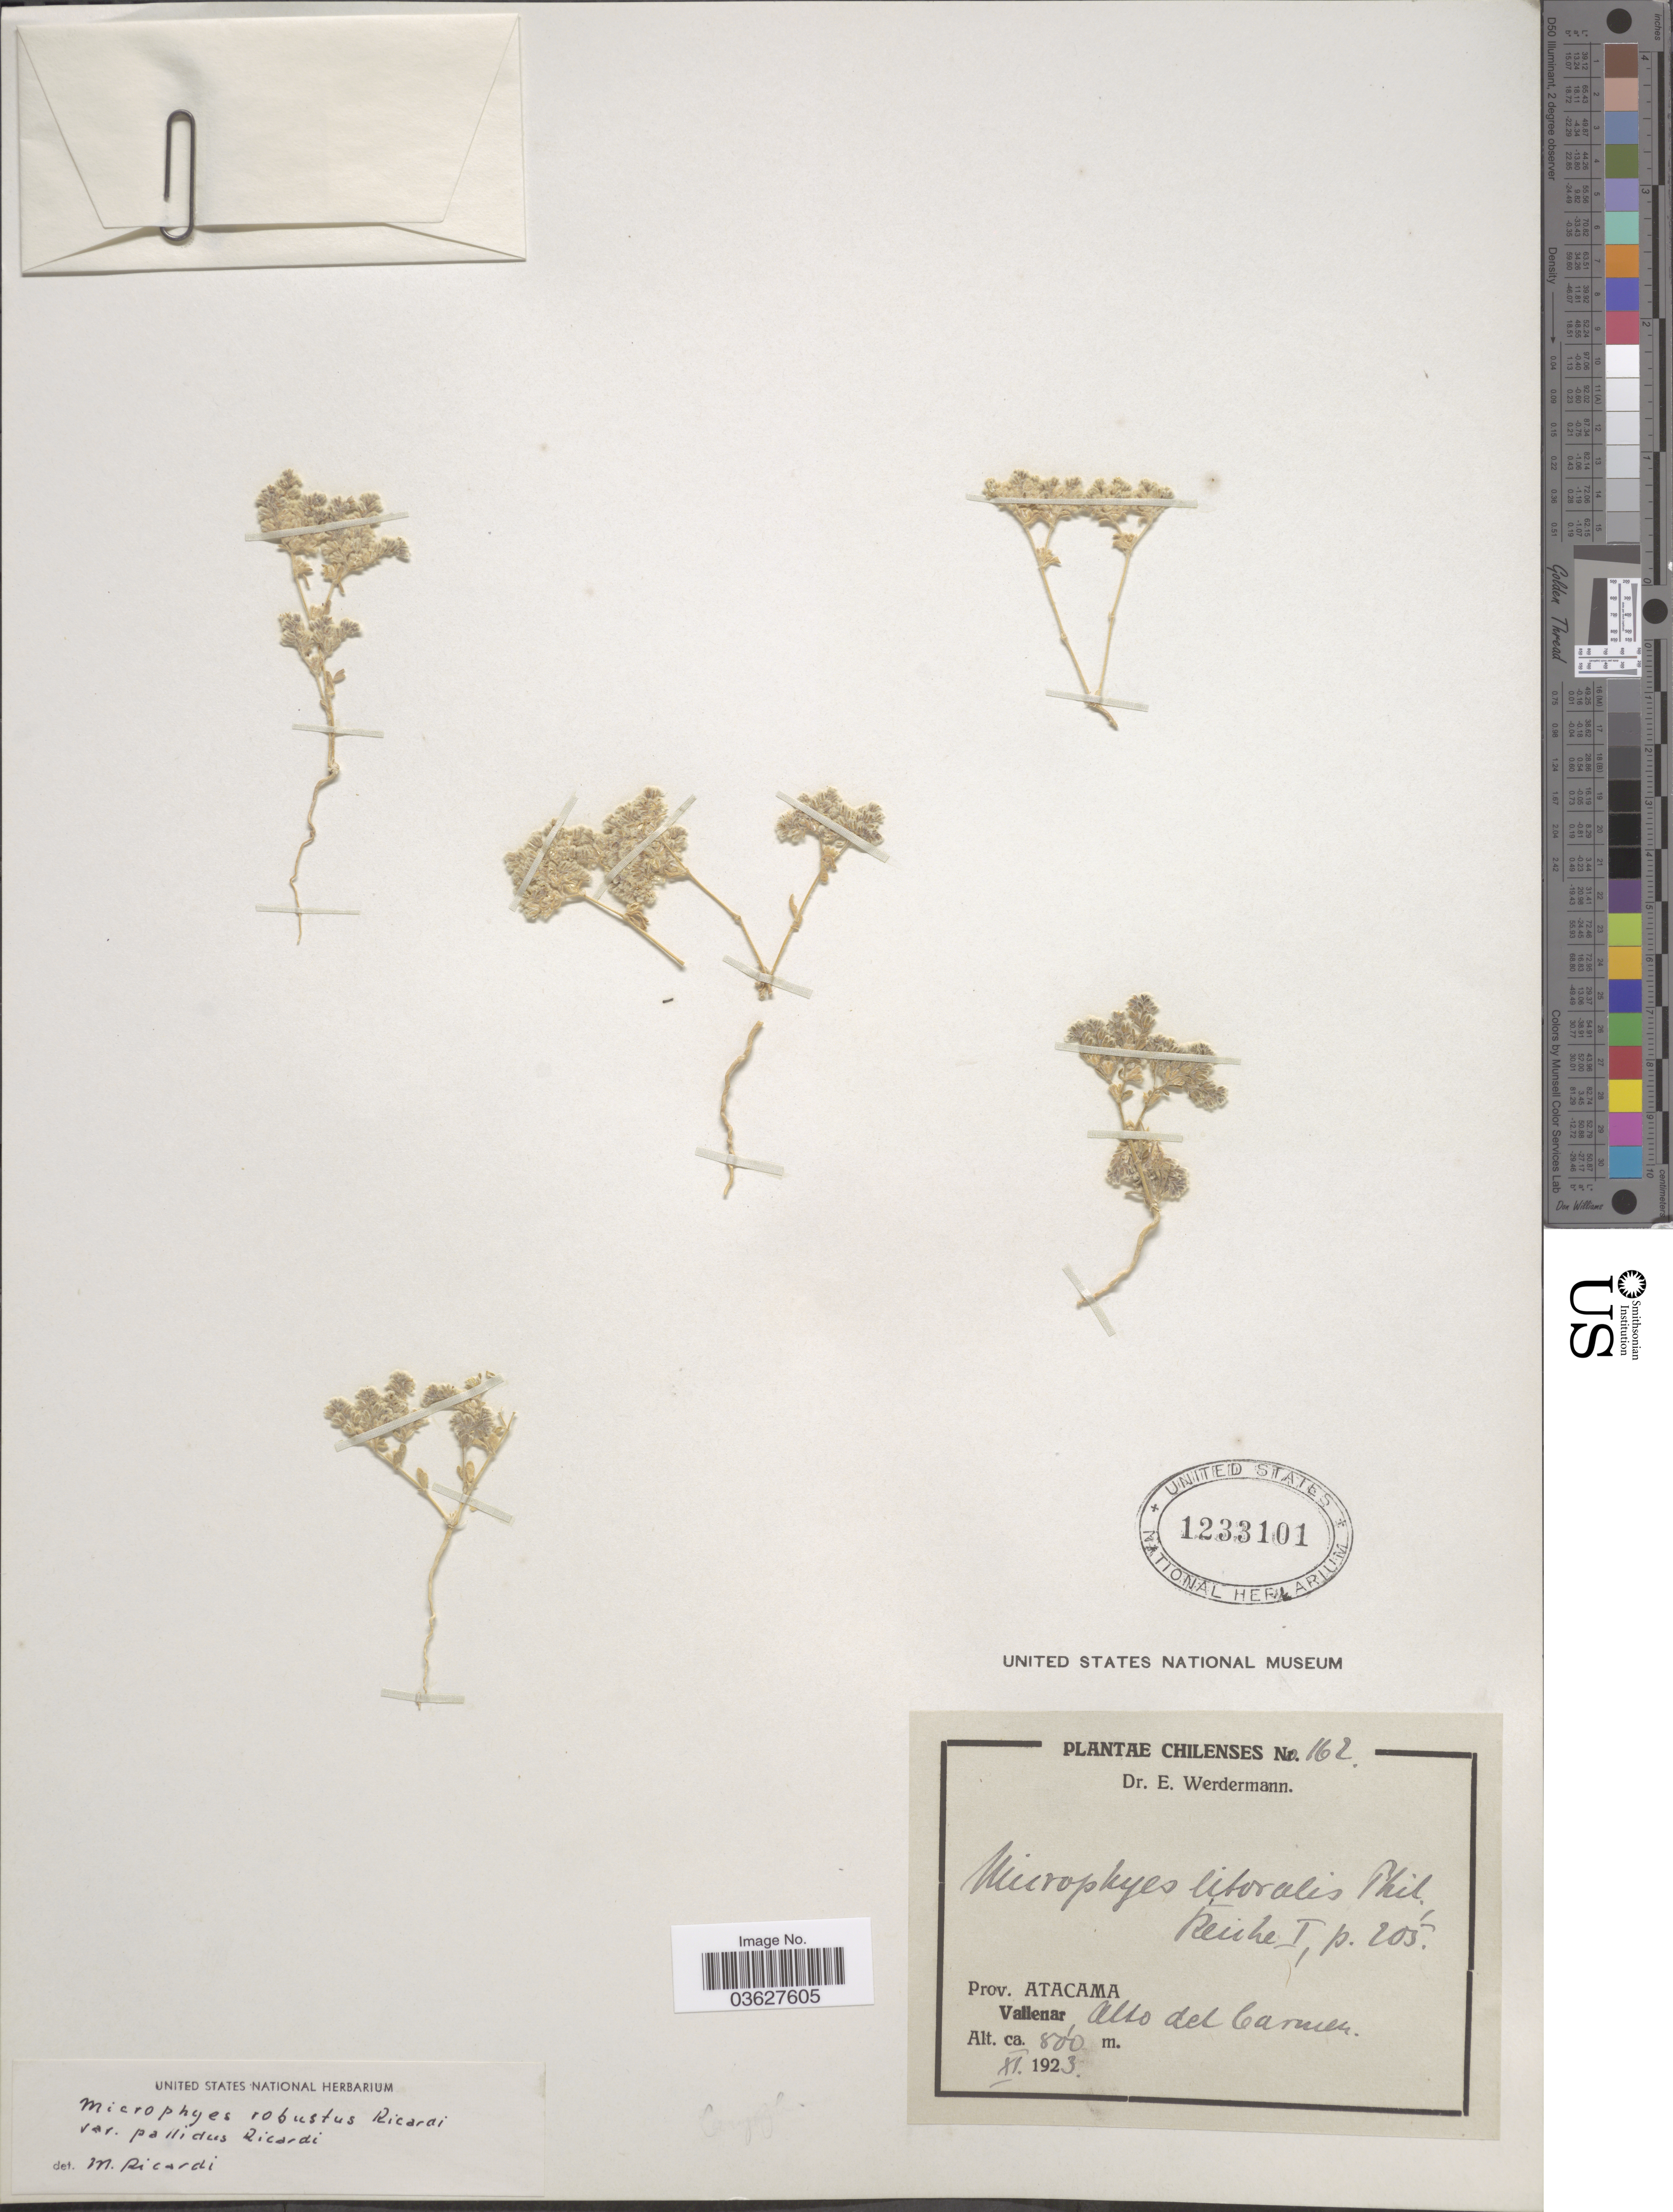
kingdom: Plantae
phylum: Tracheophyta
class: Magnoliopsida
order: Caryophyllales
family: Caryophyllaceae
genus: Microphyes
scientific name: Microphyes litoralis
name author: Phil.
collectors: E. Werdermann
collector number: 162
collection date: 1923-11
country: Chile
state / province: Atacama (III)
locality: Vallenar, Alto del Carmen.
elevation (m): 800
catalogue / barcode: US 1233101